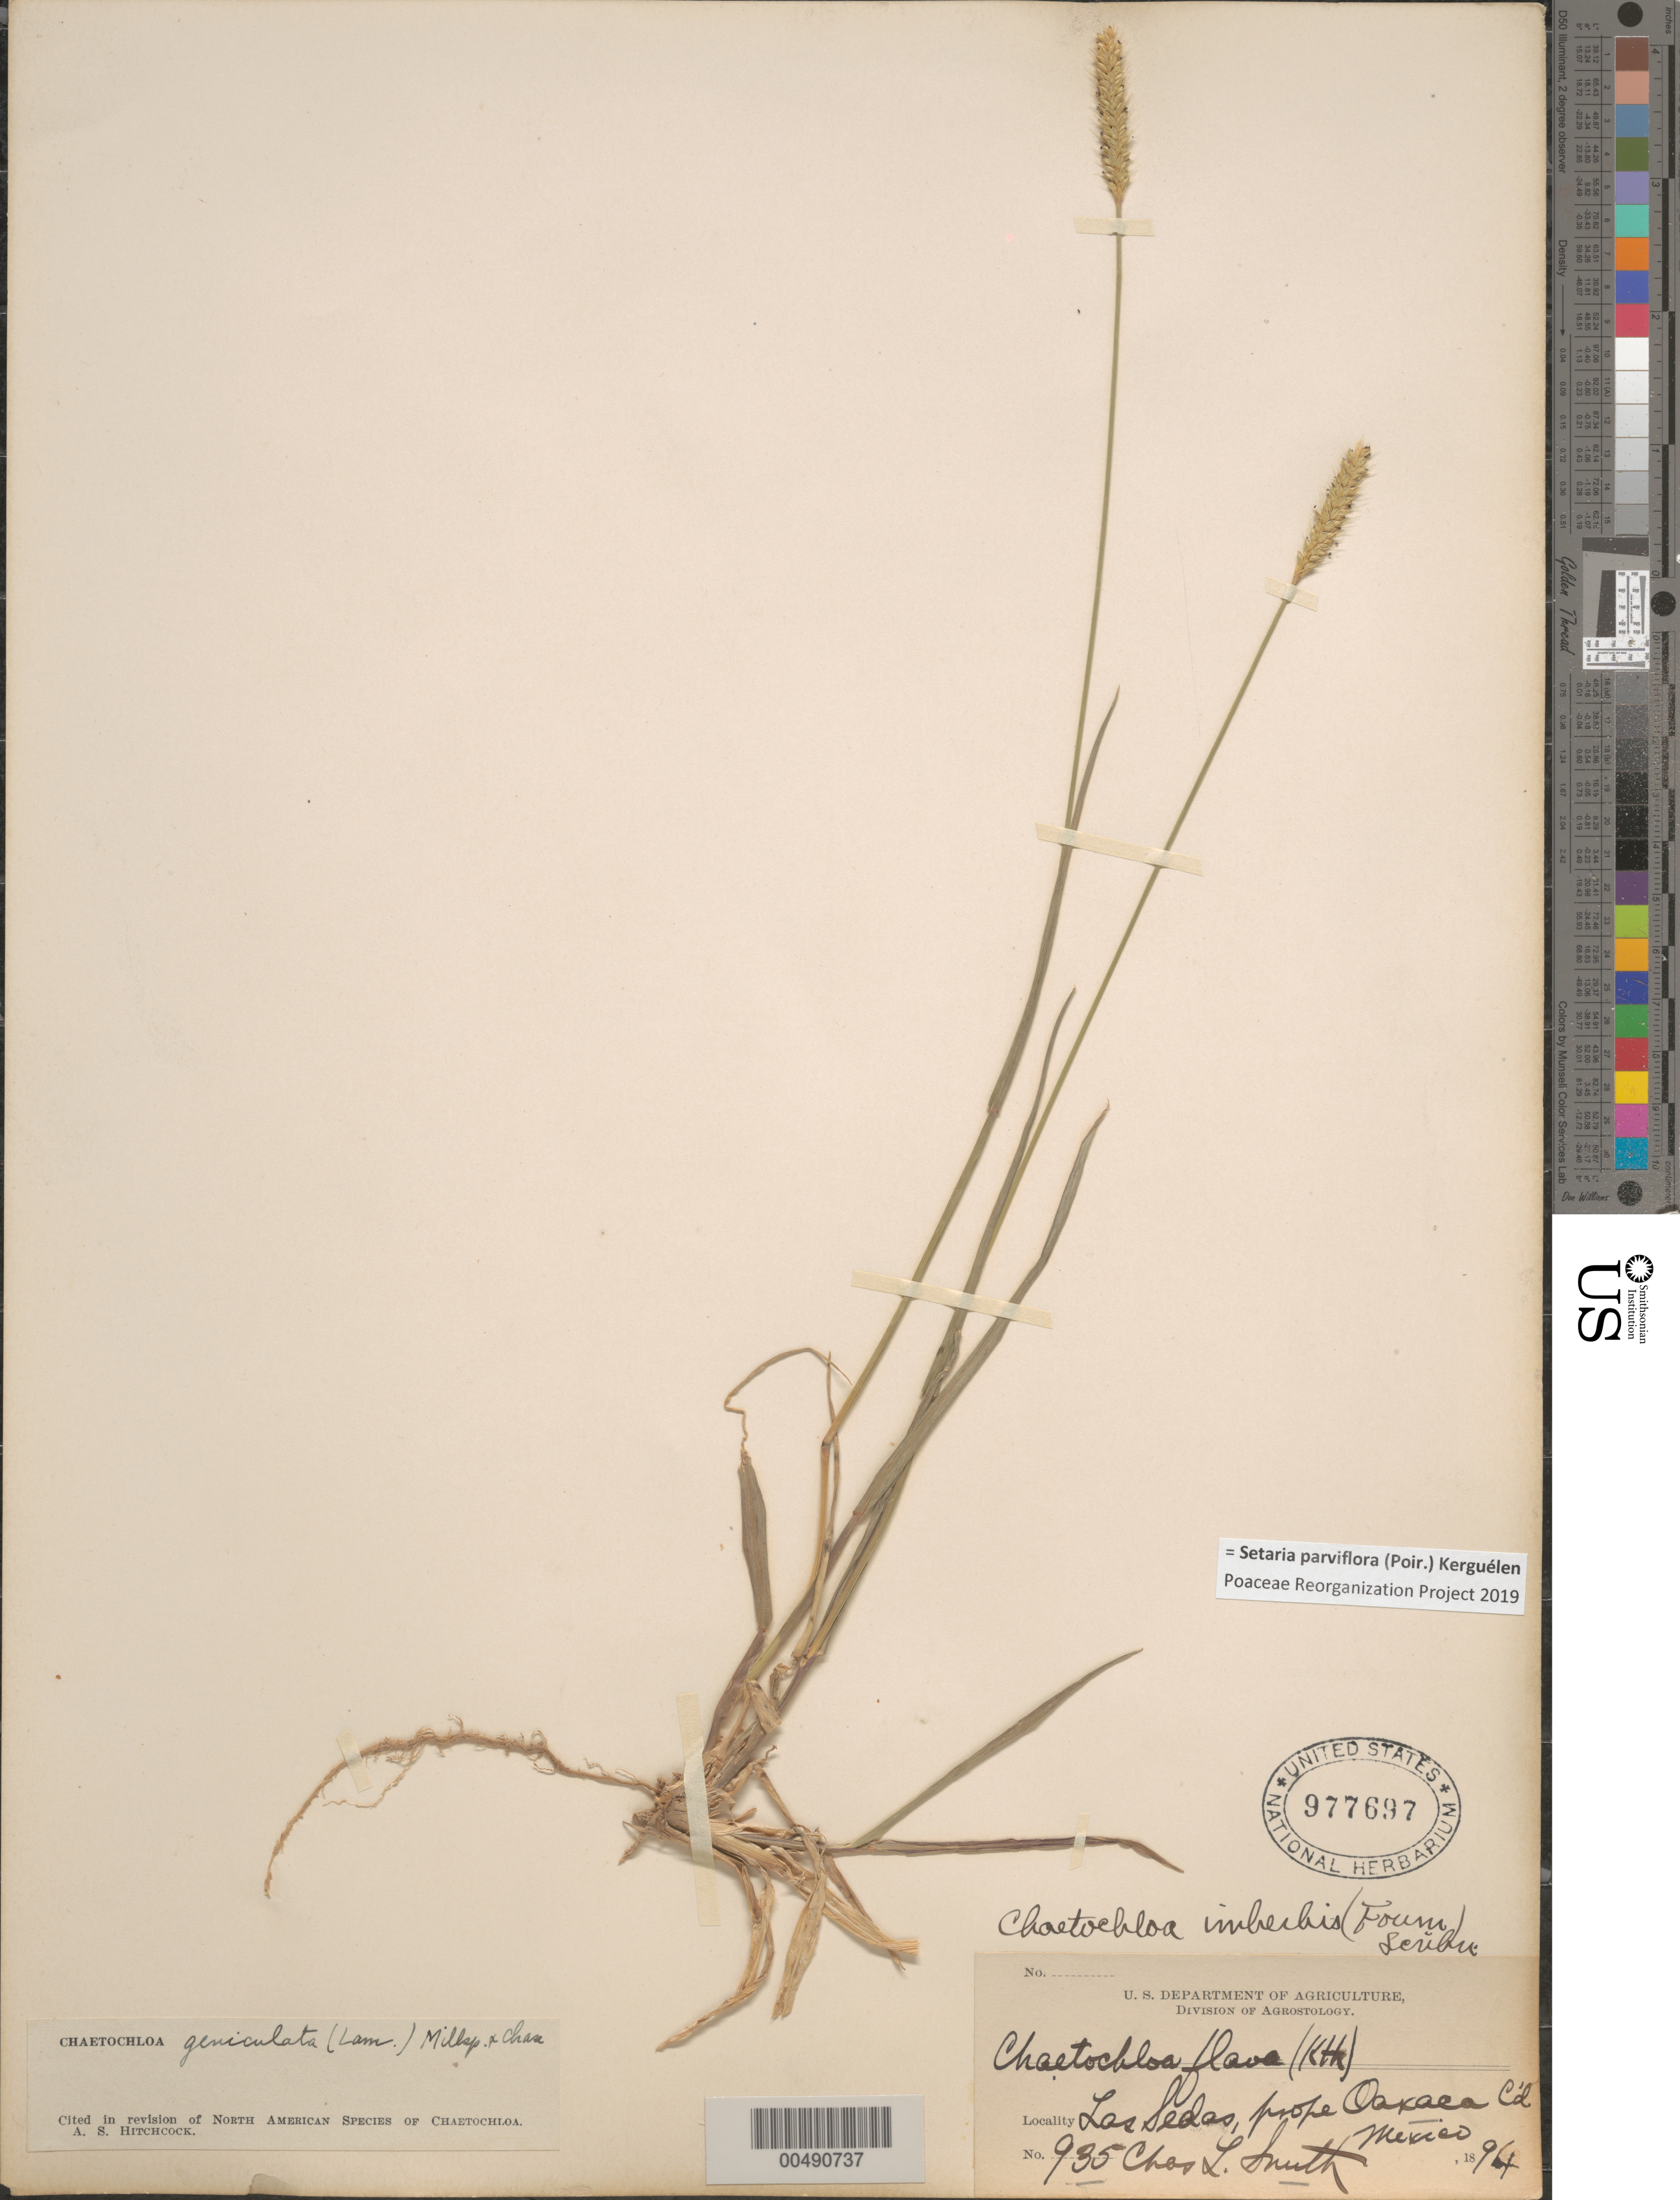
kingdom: Plantae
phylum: Tracheophyta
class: Liliopsida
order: Poales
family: Poaceae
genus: Setaria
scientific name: Setaria parviflora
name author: (Poir.) Kerguélen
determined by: Poaceae Reorganization Project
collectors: C. L. Smith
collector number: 935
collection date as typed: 1894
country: Mexico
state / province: Oaxaca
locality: Las Sedas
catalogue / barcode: US 977697